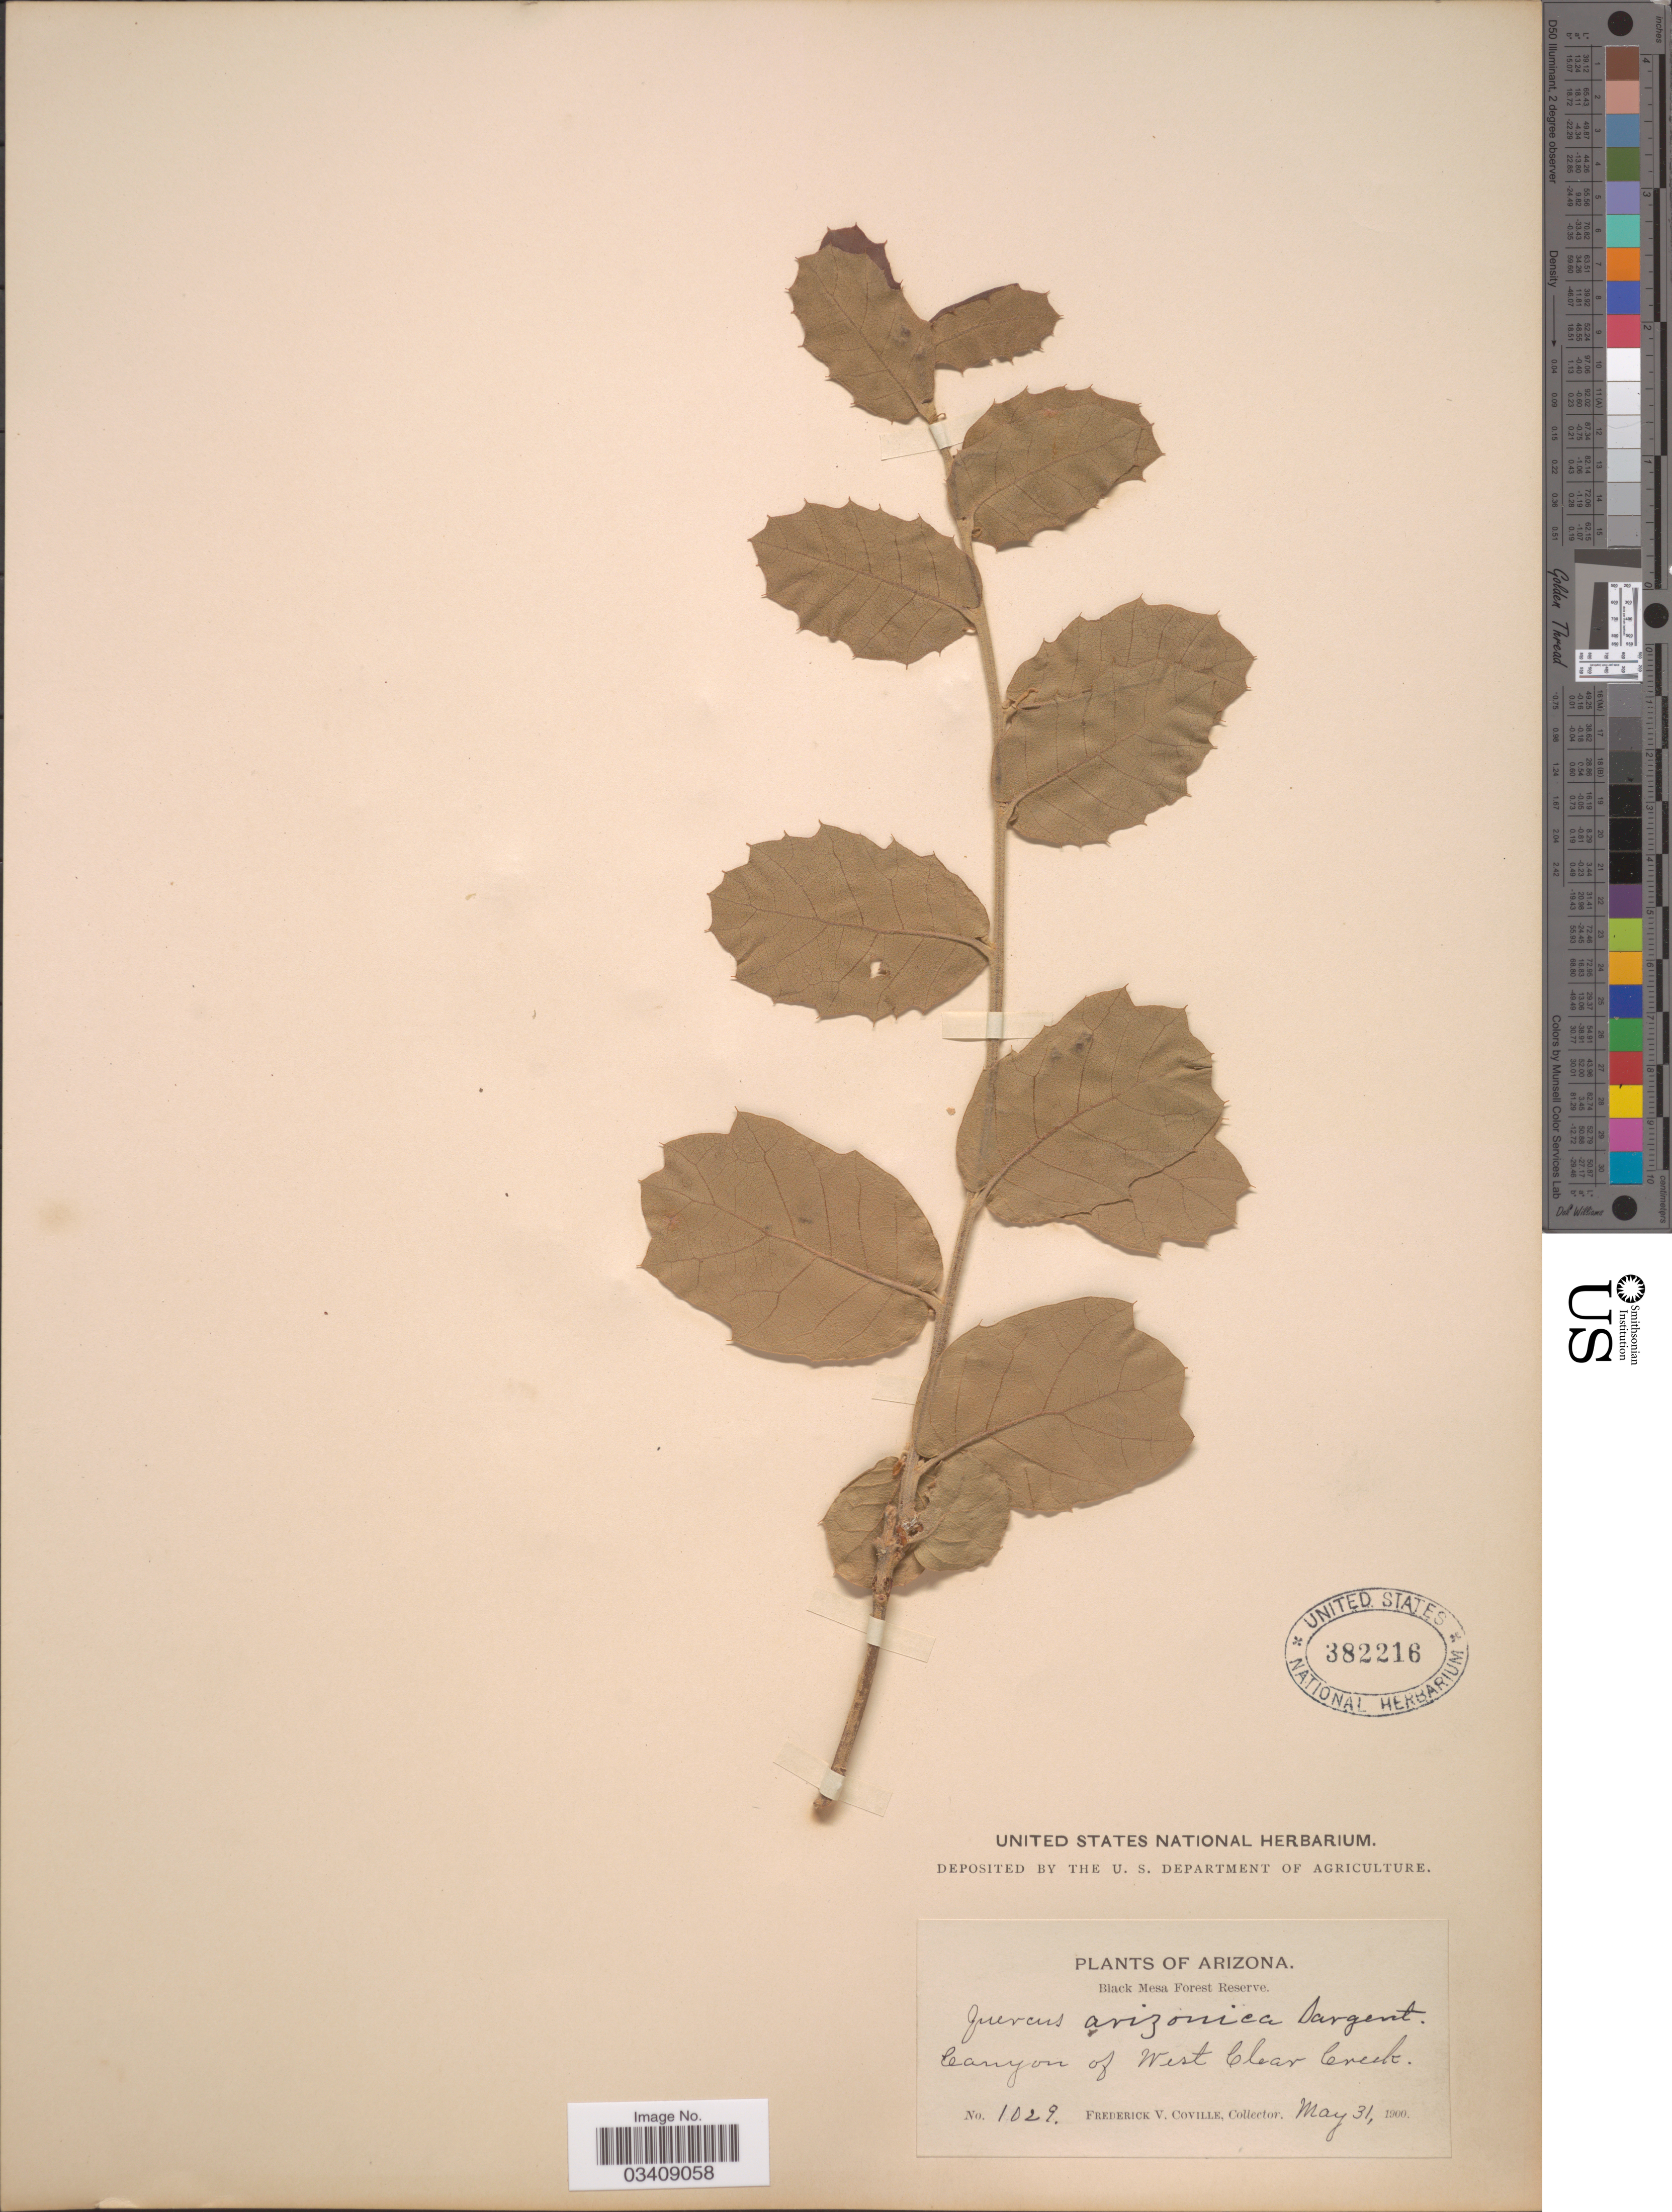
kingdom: Plantae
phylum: Tracheophyta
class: Magnoliopsida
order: Fagales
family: Fagaceae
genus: Quercus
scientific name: Quercus turbinella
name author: Greene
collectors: F. V. Coville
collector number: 1029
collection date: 1900-05-31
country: United States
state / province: Arizona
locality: Black Mesa Forest Reserve. Canyon of West Clear Creek.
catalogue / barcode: US 382216